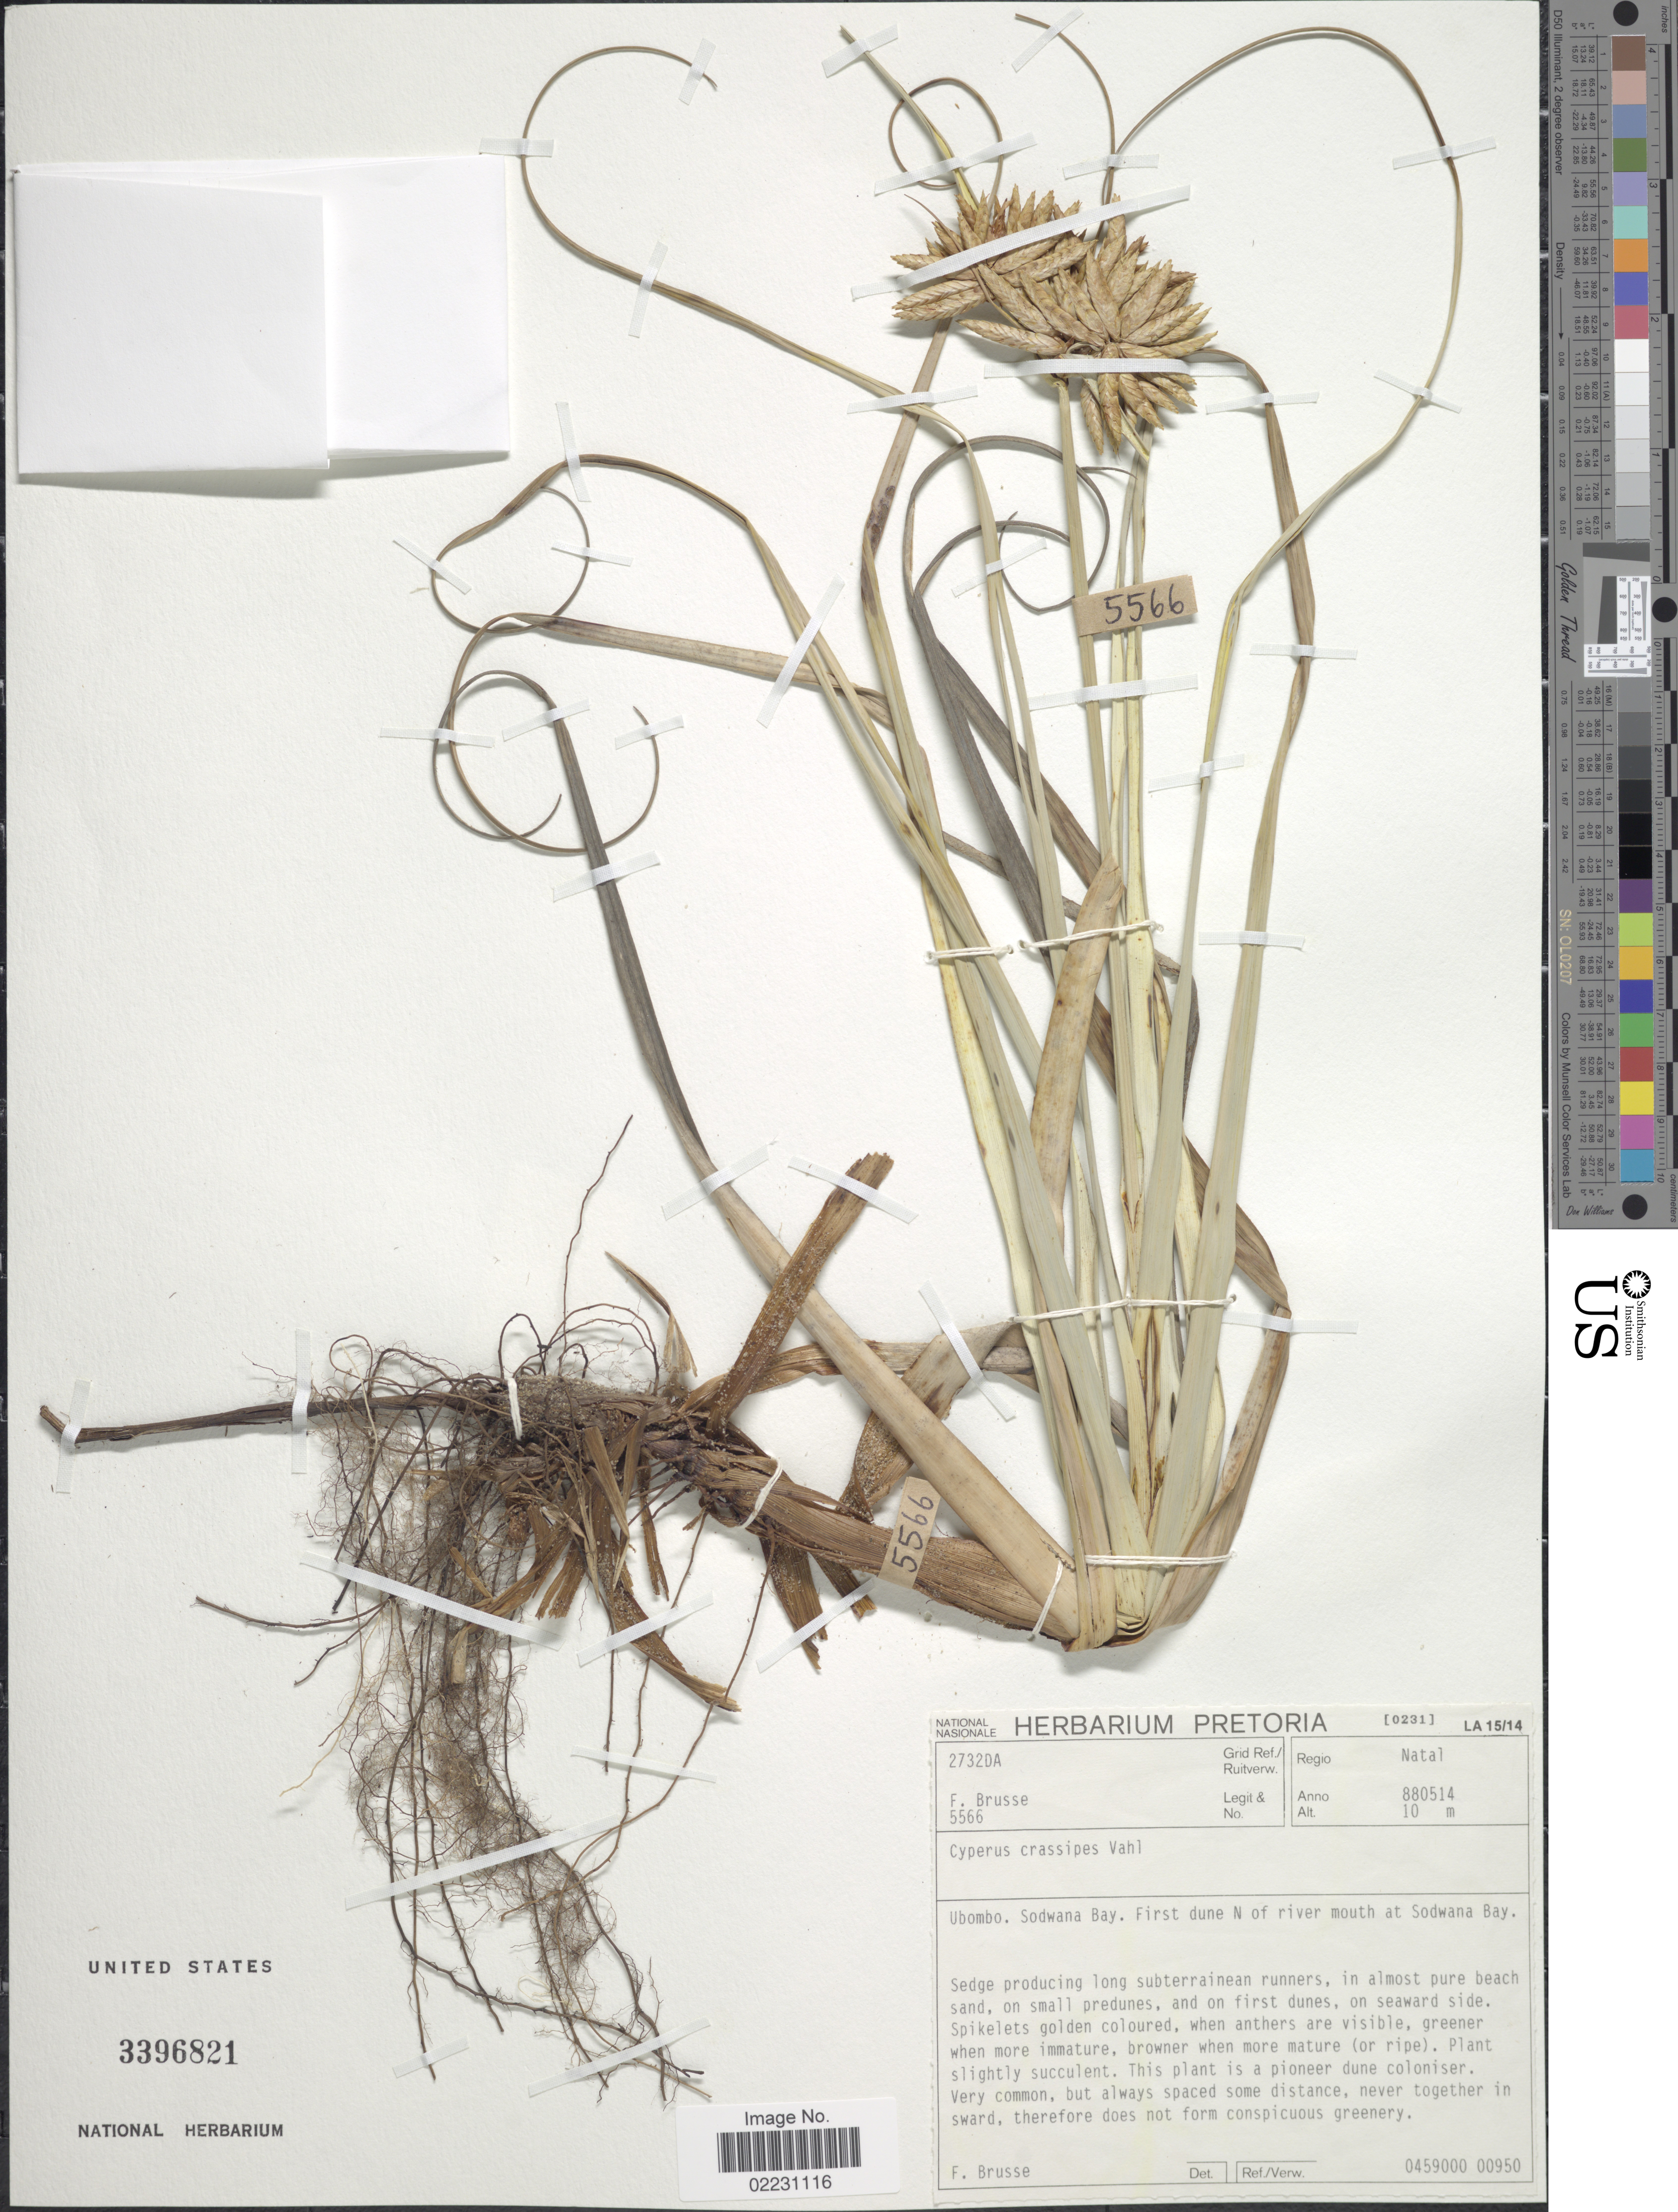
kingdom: Plantae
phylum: Tracheophyta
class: Liliopsida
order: Poales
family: Cyperaceae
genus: Cyperus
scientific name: Cyperus crassipes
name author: Vahl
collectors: F. A. Brusse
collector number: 5566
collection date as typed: Transcribed d/m/y: 14/5/88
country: South Africa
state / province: KwaZulu-Natal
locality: Regio Natal, Ubombo, Sodwana Bay. First dune N of river mouth at Sodwana Bay.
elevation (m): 10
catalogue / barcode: US 3396821